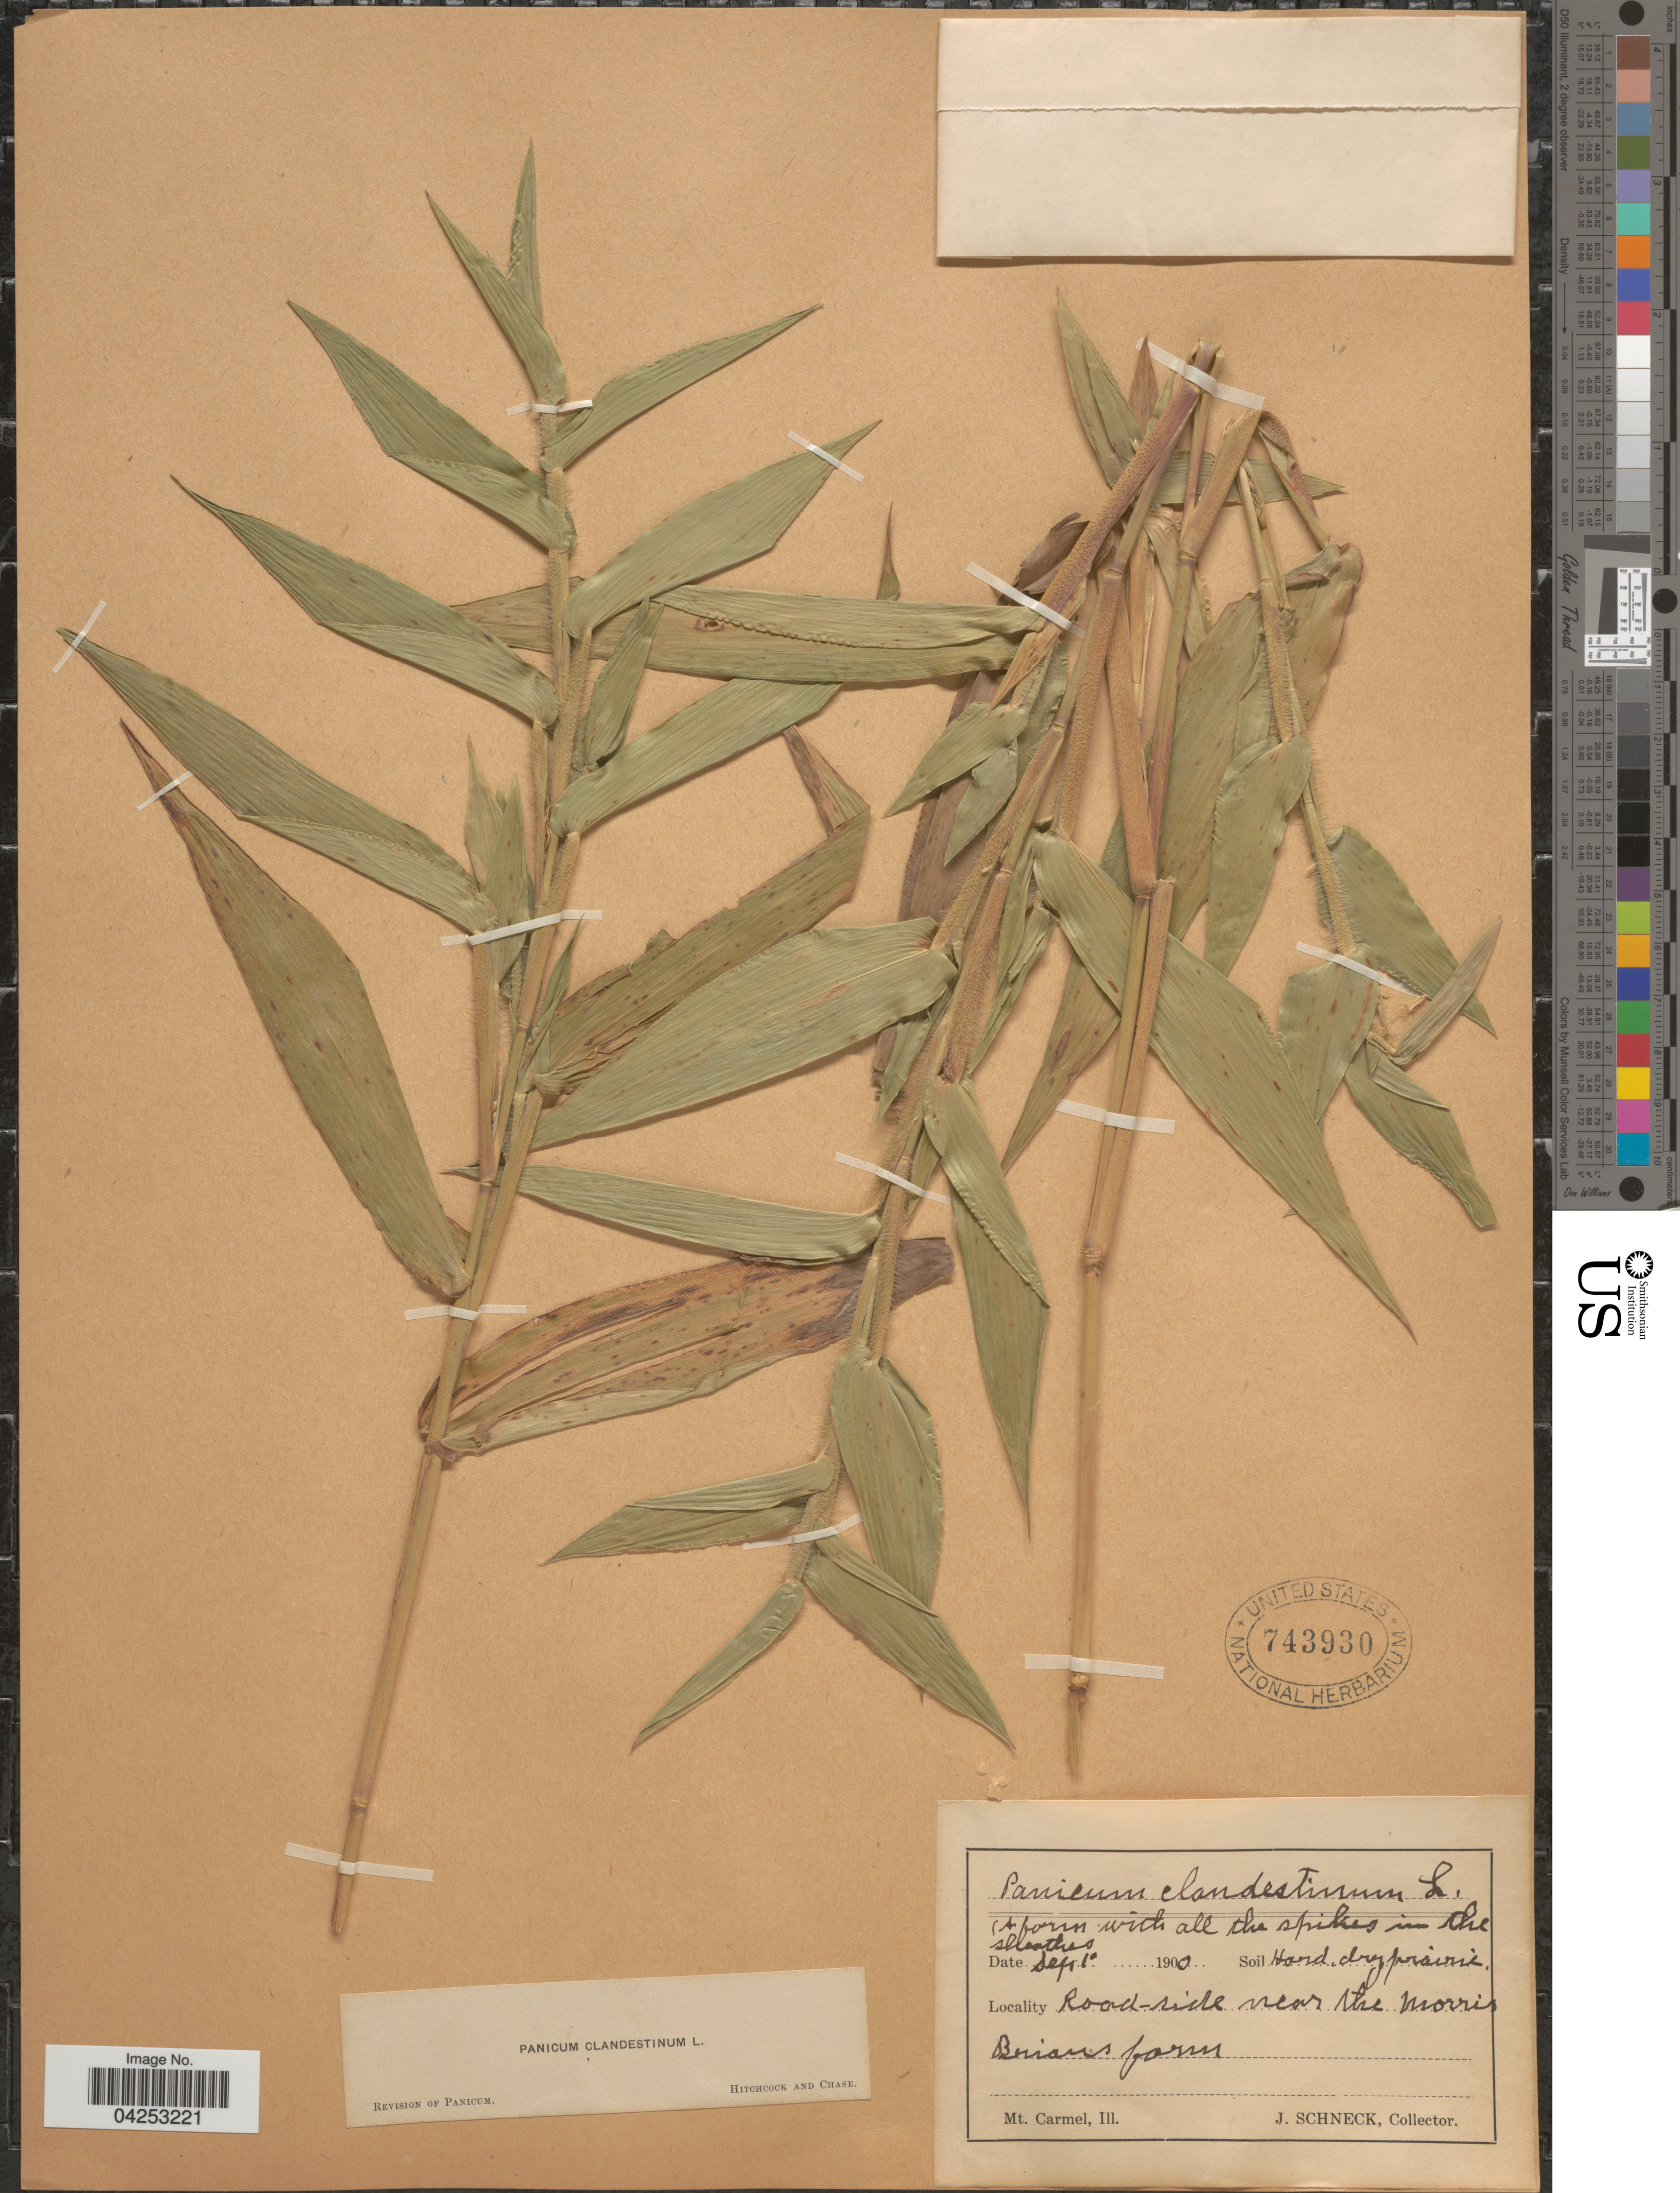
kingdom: Plantae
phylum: Tracheophyta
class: Liliopsida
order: Poales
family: Poaceae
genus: Dichanthelium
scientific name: Dichanthelium clandestinum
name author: (L.) Gould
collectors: J. Schneck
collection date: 1900-09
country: United States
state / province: Illinois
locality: Hard, dry prairie. Road-side near the Morris Brians farm.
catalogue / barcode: US 743930